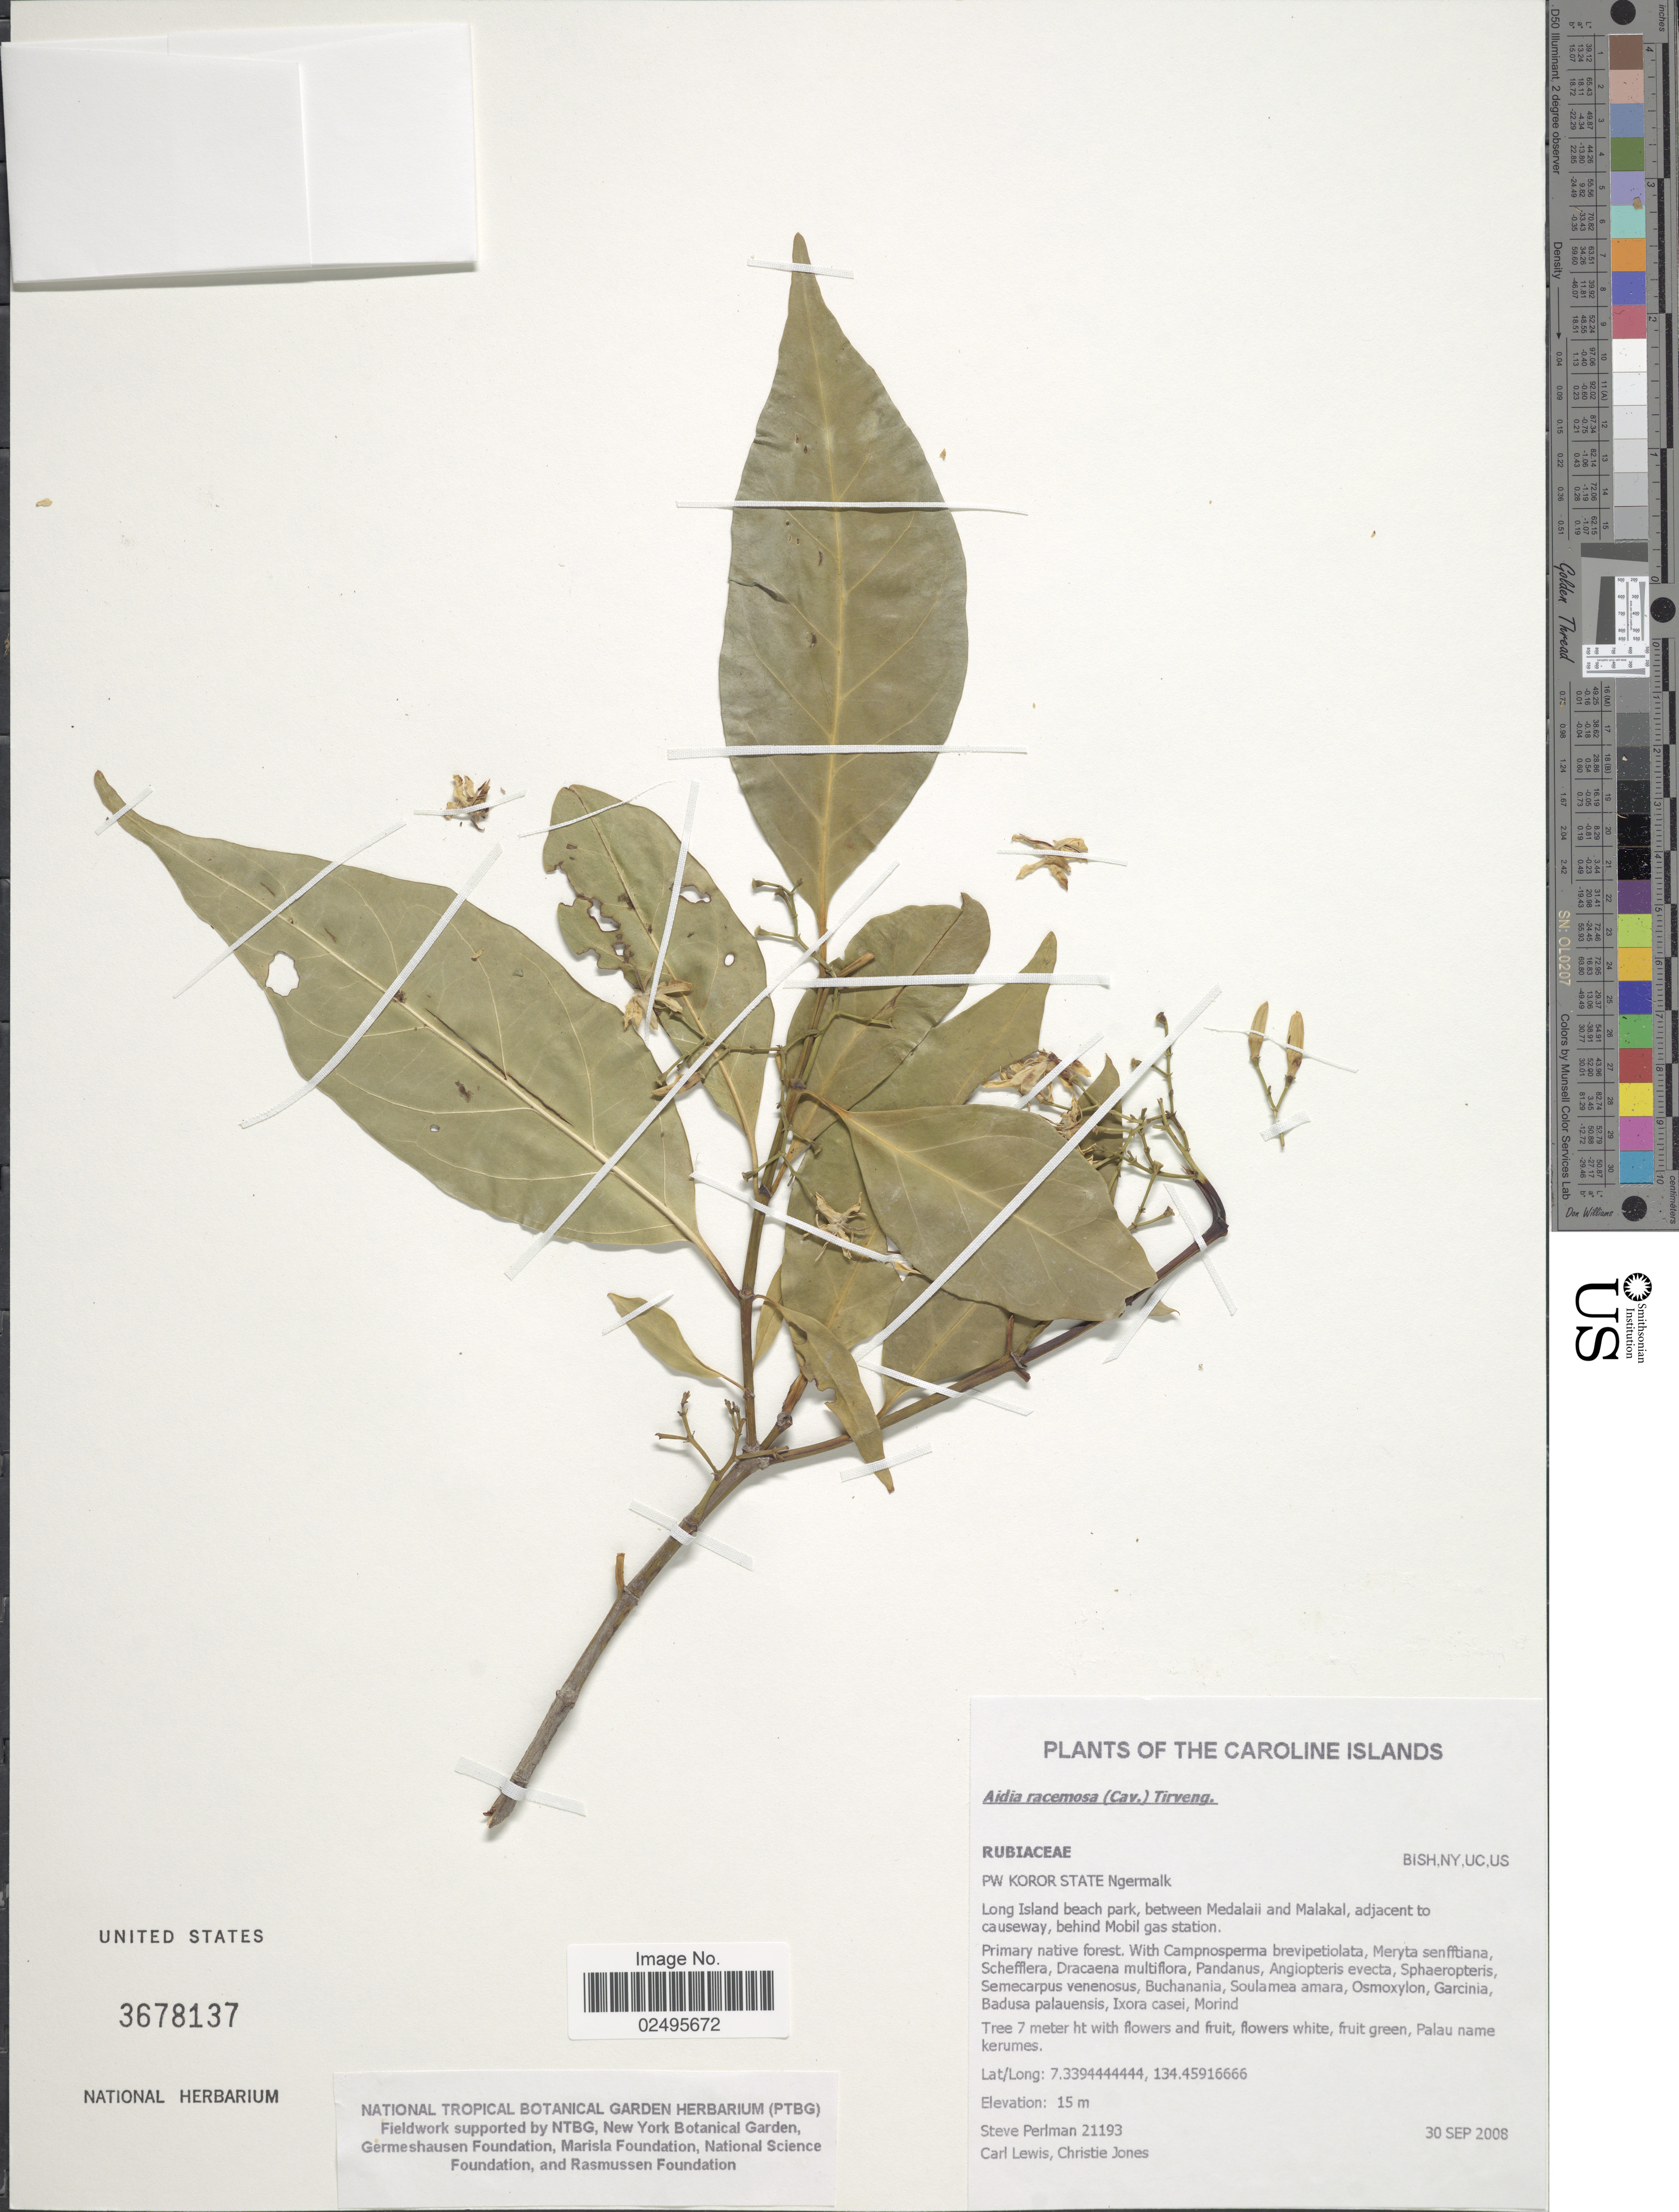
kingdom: Plantae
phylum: Tracheophyta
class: Magnoliopsida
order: Gentianales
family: Rubiaceae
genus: Aidia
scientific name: Aidia racemosa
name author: (Cav.) Tirv.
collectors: S. Perlman, C. Lewis & Carleen Jones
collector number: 21193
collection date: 2008-09-30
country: Palau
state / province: Koror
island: Ngermalk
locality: PW Koror State Ngermalk. Long Island beach park, between Medalaii and Malakal, adjacent to causeway, behind Mobil gas station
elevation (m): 15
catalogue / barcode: US 3678137